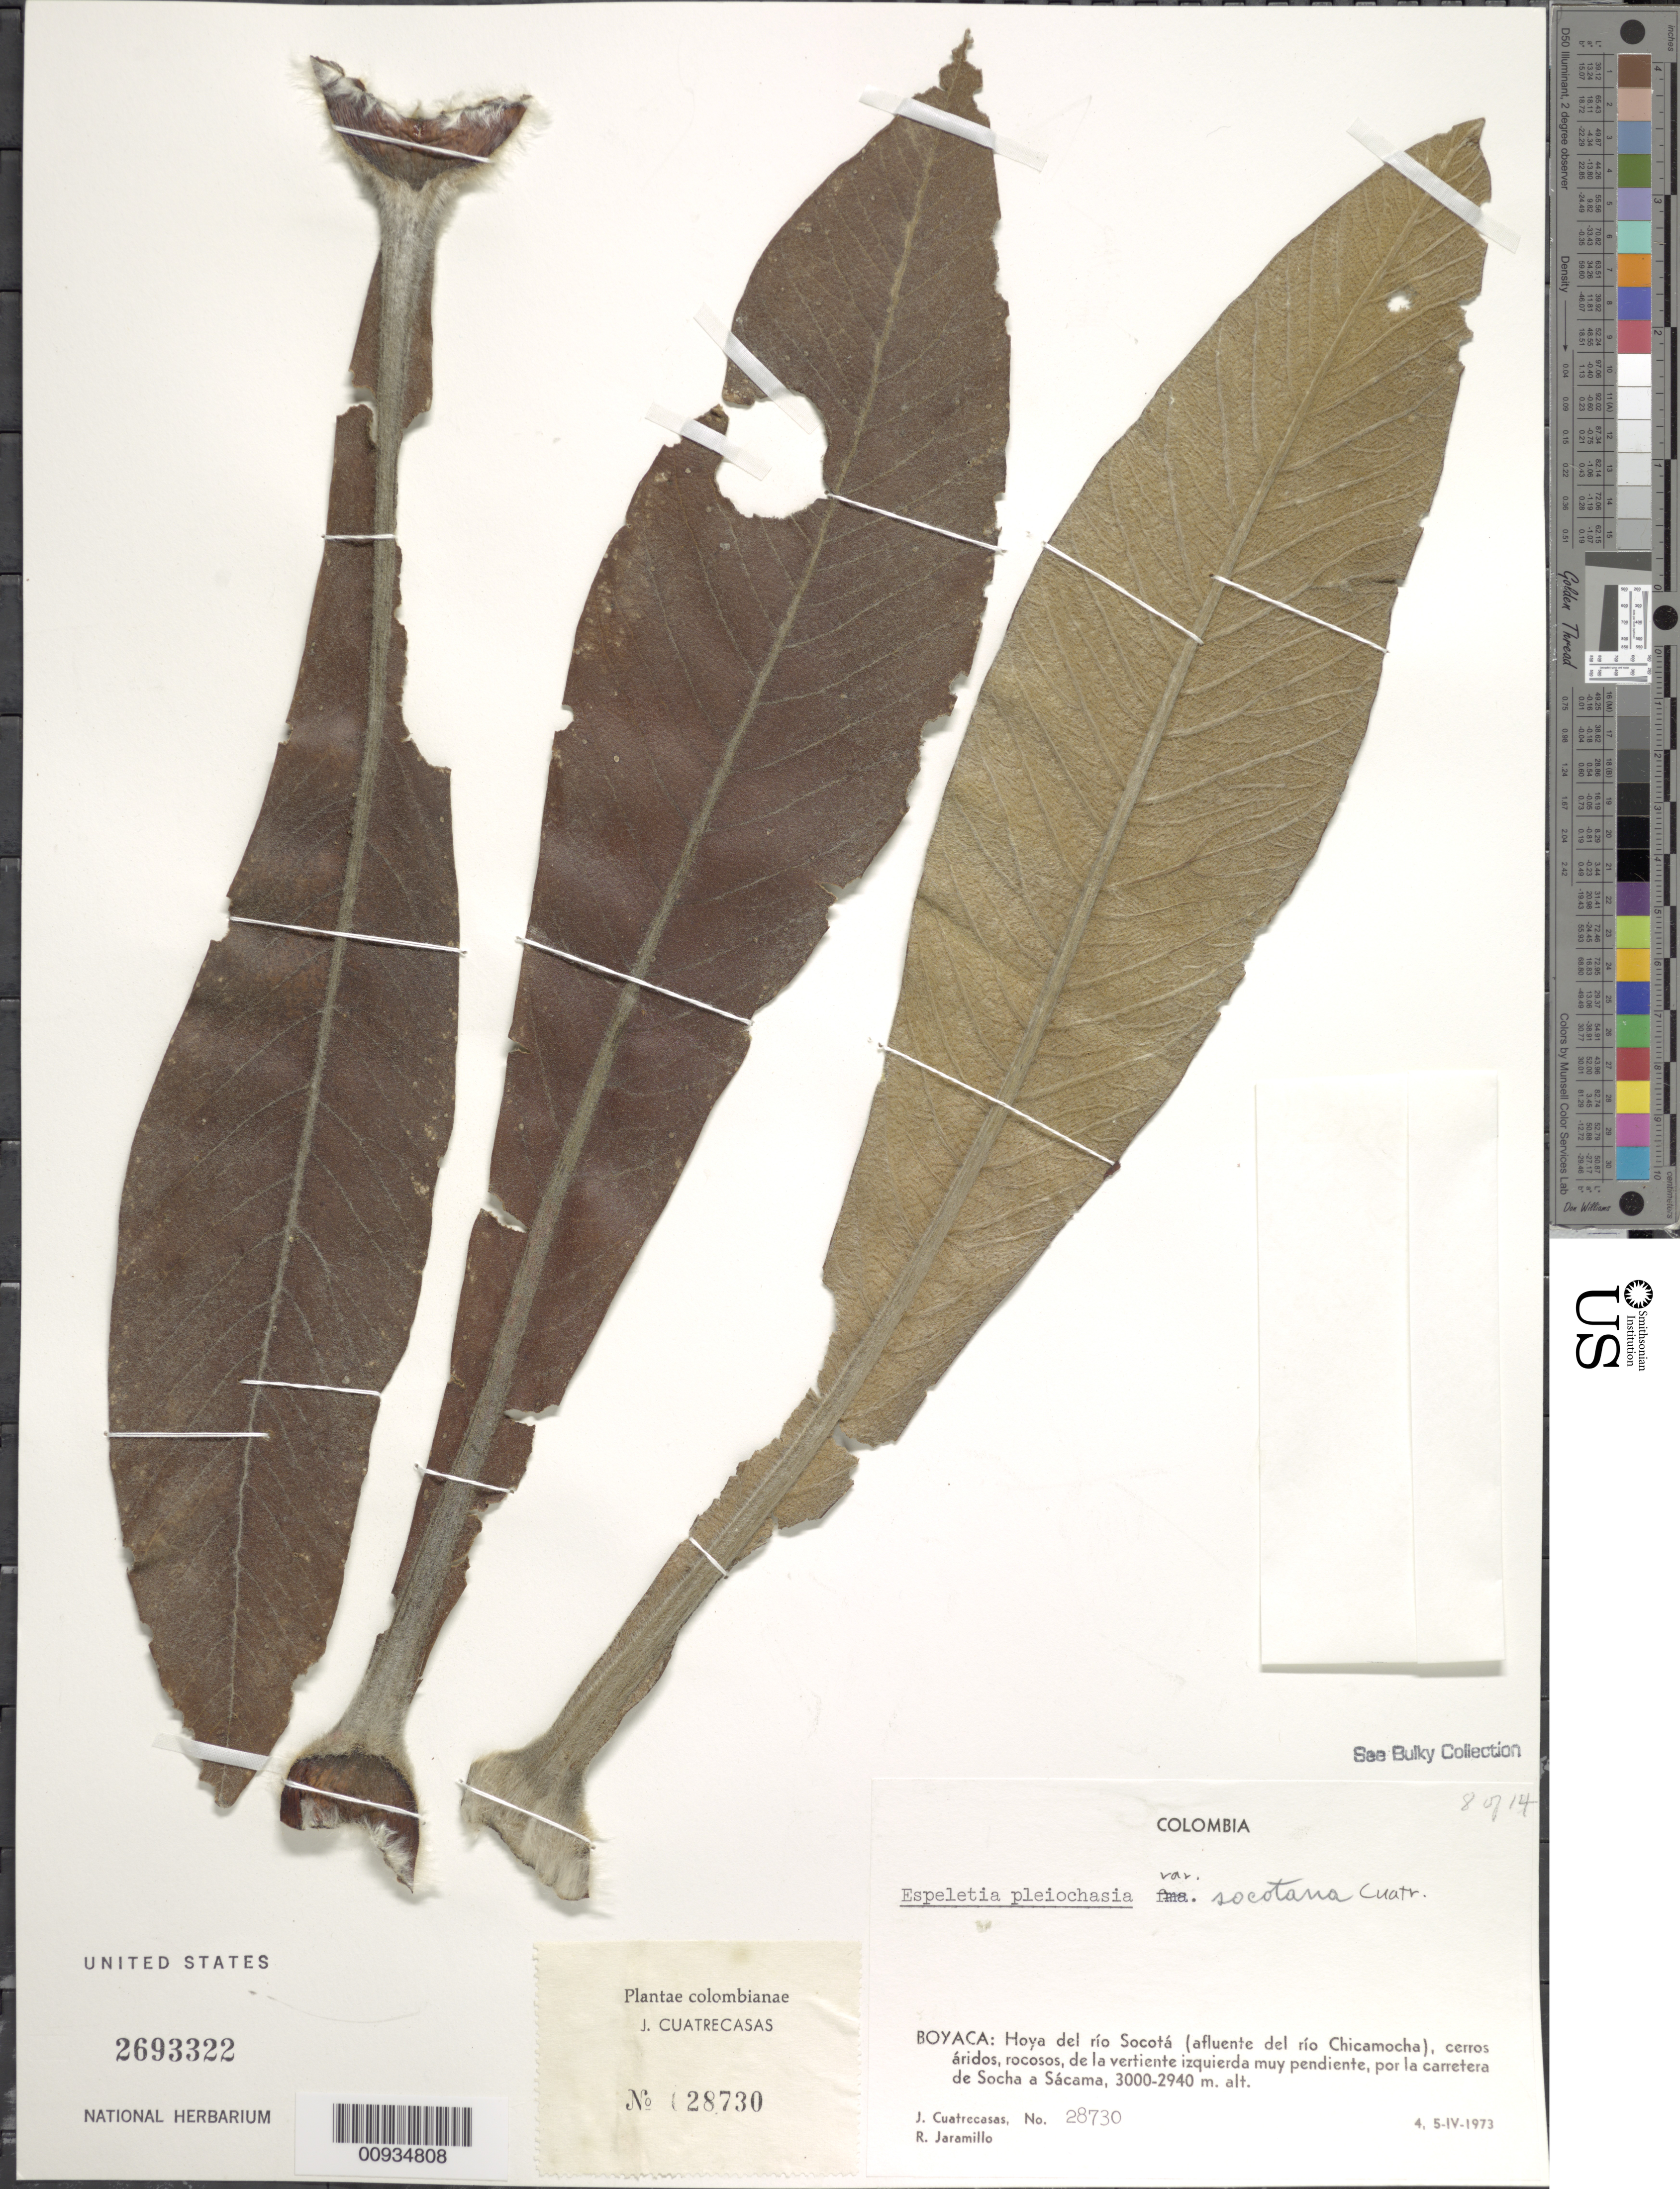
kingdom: Plantae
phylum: Tracheophyta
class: Magnoliopsida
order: Asterales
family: Asteraceae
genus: Espeletiopsis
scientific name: Espeletiopsis pleichasia var. socotana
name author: Cuatrec.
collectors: J. Cuatrecasas & R. Jaramillo M.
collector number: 28730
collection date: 1973-04-04/1973-04-05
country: Colombia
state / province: Boyacá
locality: Hoya del rio Socota (afluente del rio Chicamocha), por la carretera de Socha a Sacama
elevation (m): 2940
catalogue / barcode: US 2693322